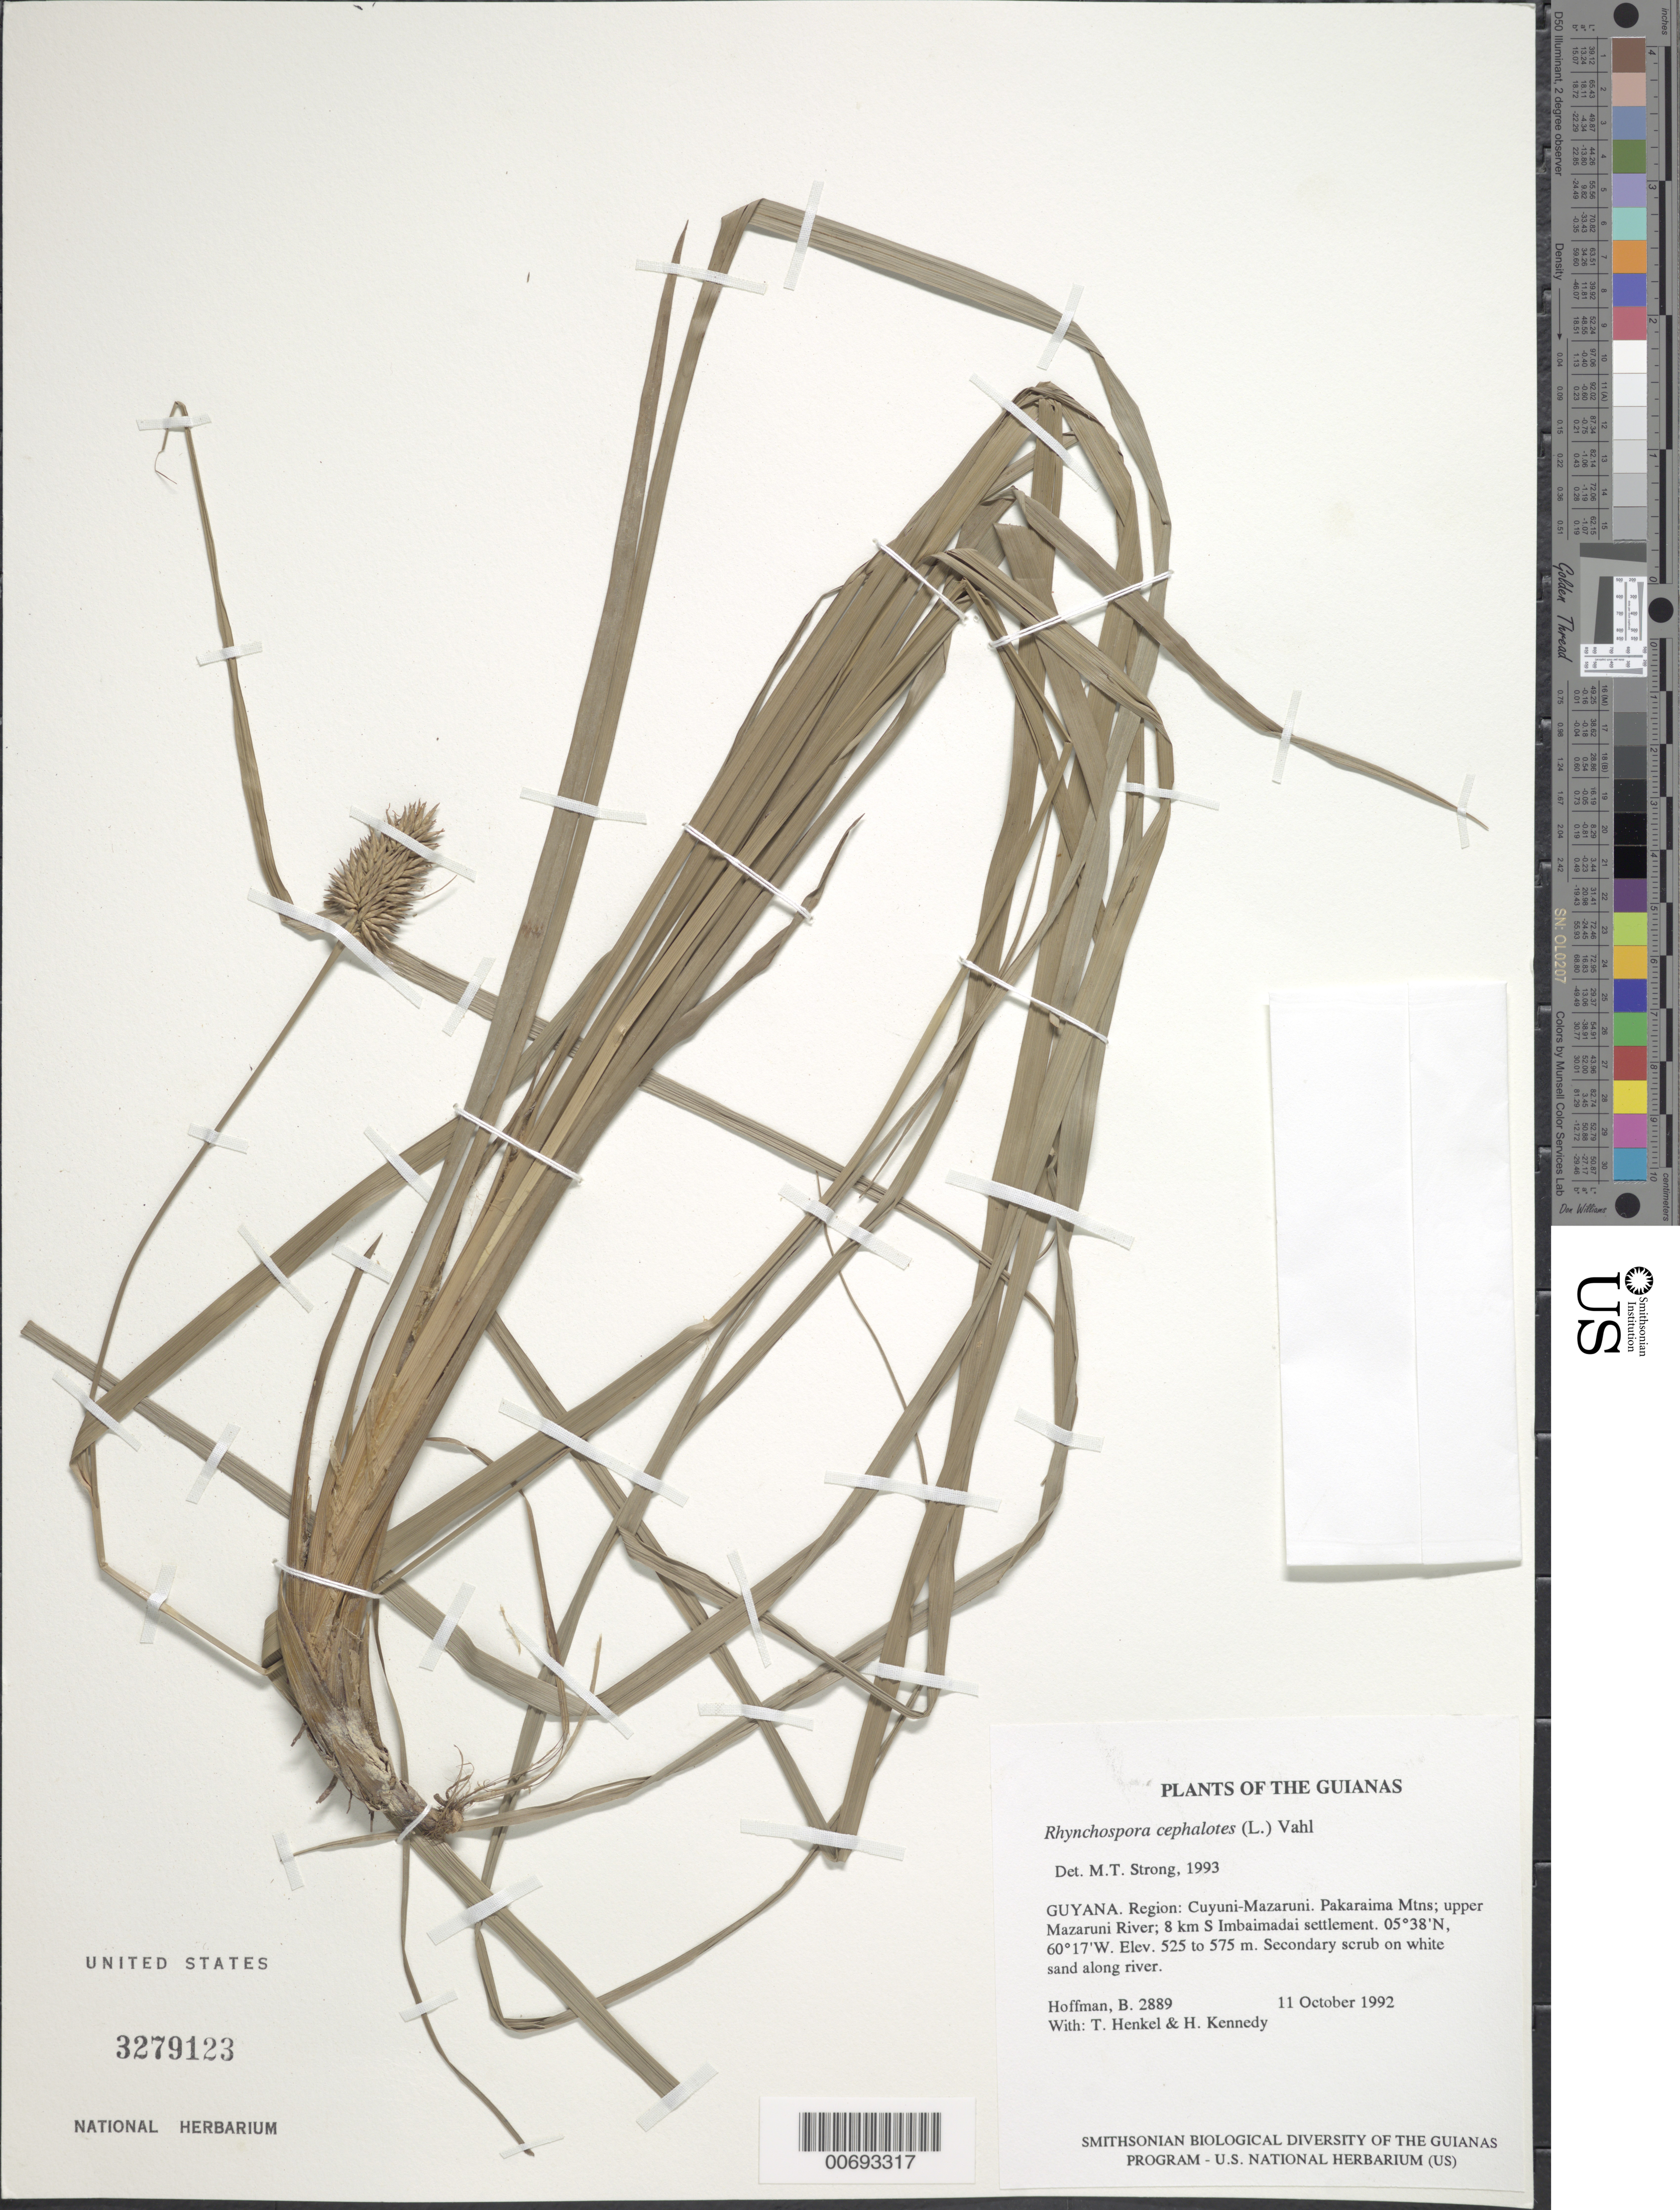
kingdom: Plantae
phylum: Tracheophyta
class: Liliopsida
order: Poales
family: Cyperaceae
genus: Rhynchospora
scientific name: Rhynchospora cephalotes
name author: (L.) Vahl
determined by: Strong, M. T., (US), Smithsonian Institution - National Museum of Natural History (UNITED STATES)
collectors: B. Hoffman, T. Henkel & H. Kennedy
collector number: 2889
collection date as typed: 11 October 1992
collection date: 1992-10-11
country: Guyana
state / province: Cuyuni-Mazaruni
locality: Pakaraima Mountains; upper Mazaruni River; 8 km S of Imbaimadai settlement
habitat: Secondary scrub on white sand along river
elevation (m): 525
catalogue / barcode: US 3279123